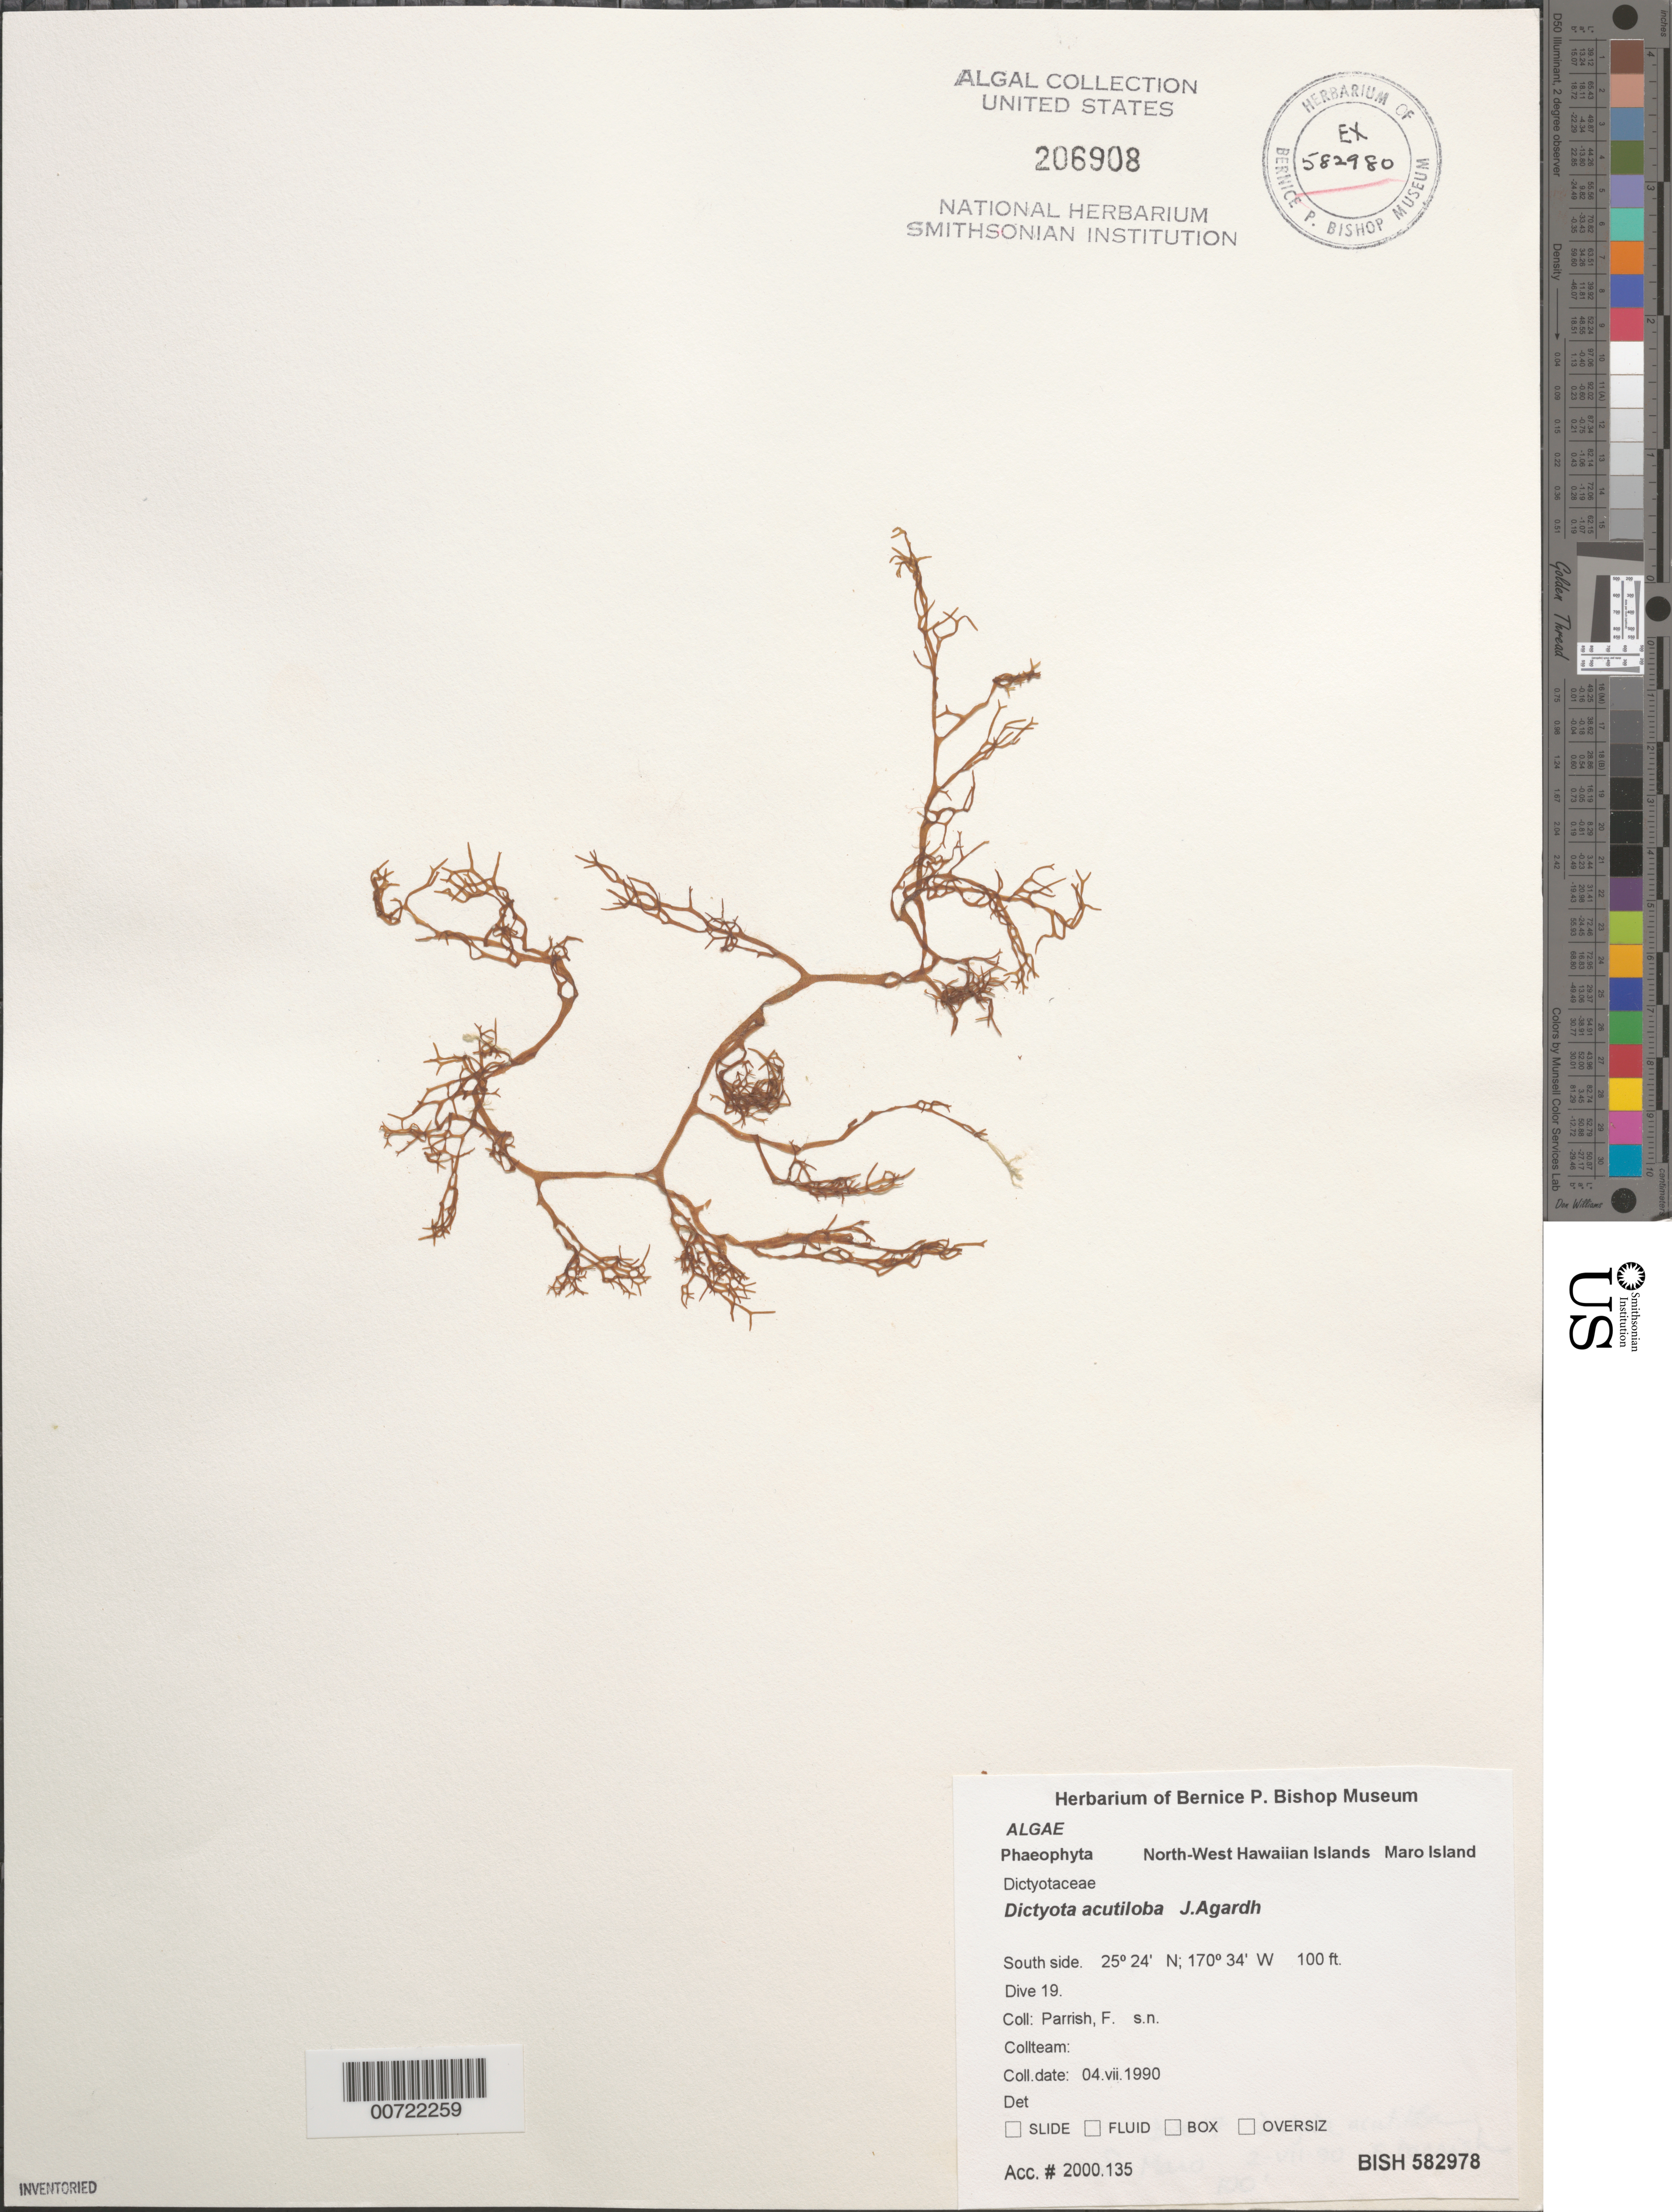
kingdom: Chromista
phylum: Ochrophyta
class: Phaeophyceae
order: Dictyotales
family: Dictyotaceae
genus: Dictyota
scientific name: Dictyota acutiloba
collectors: F. Parrish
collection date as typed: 04 Jul 1990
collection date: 1990-07-04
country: United States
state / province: Hawaii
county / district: Honolulu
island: Maro Reef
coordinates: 25 24' N, 170 34' W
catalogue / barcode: US 206908